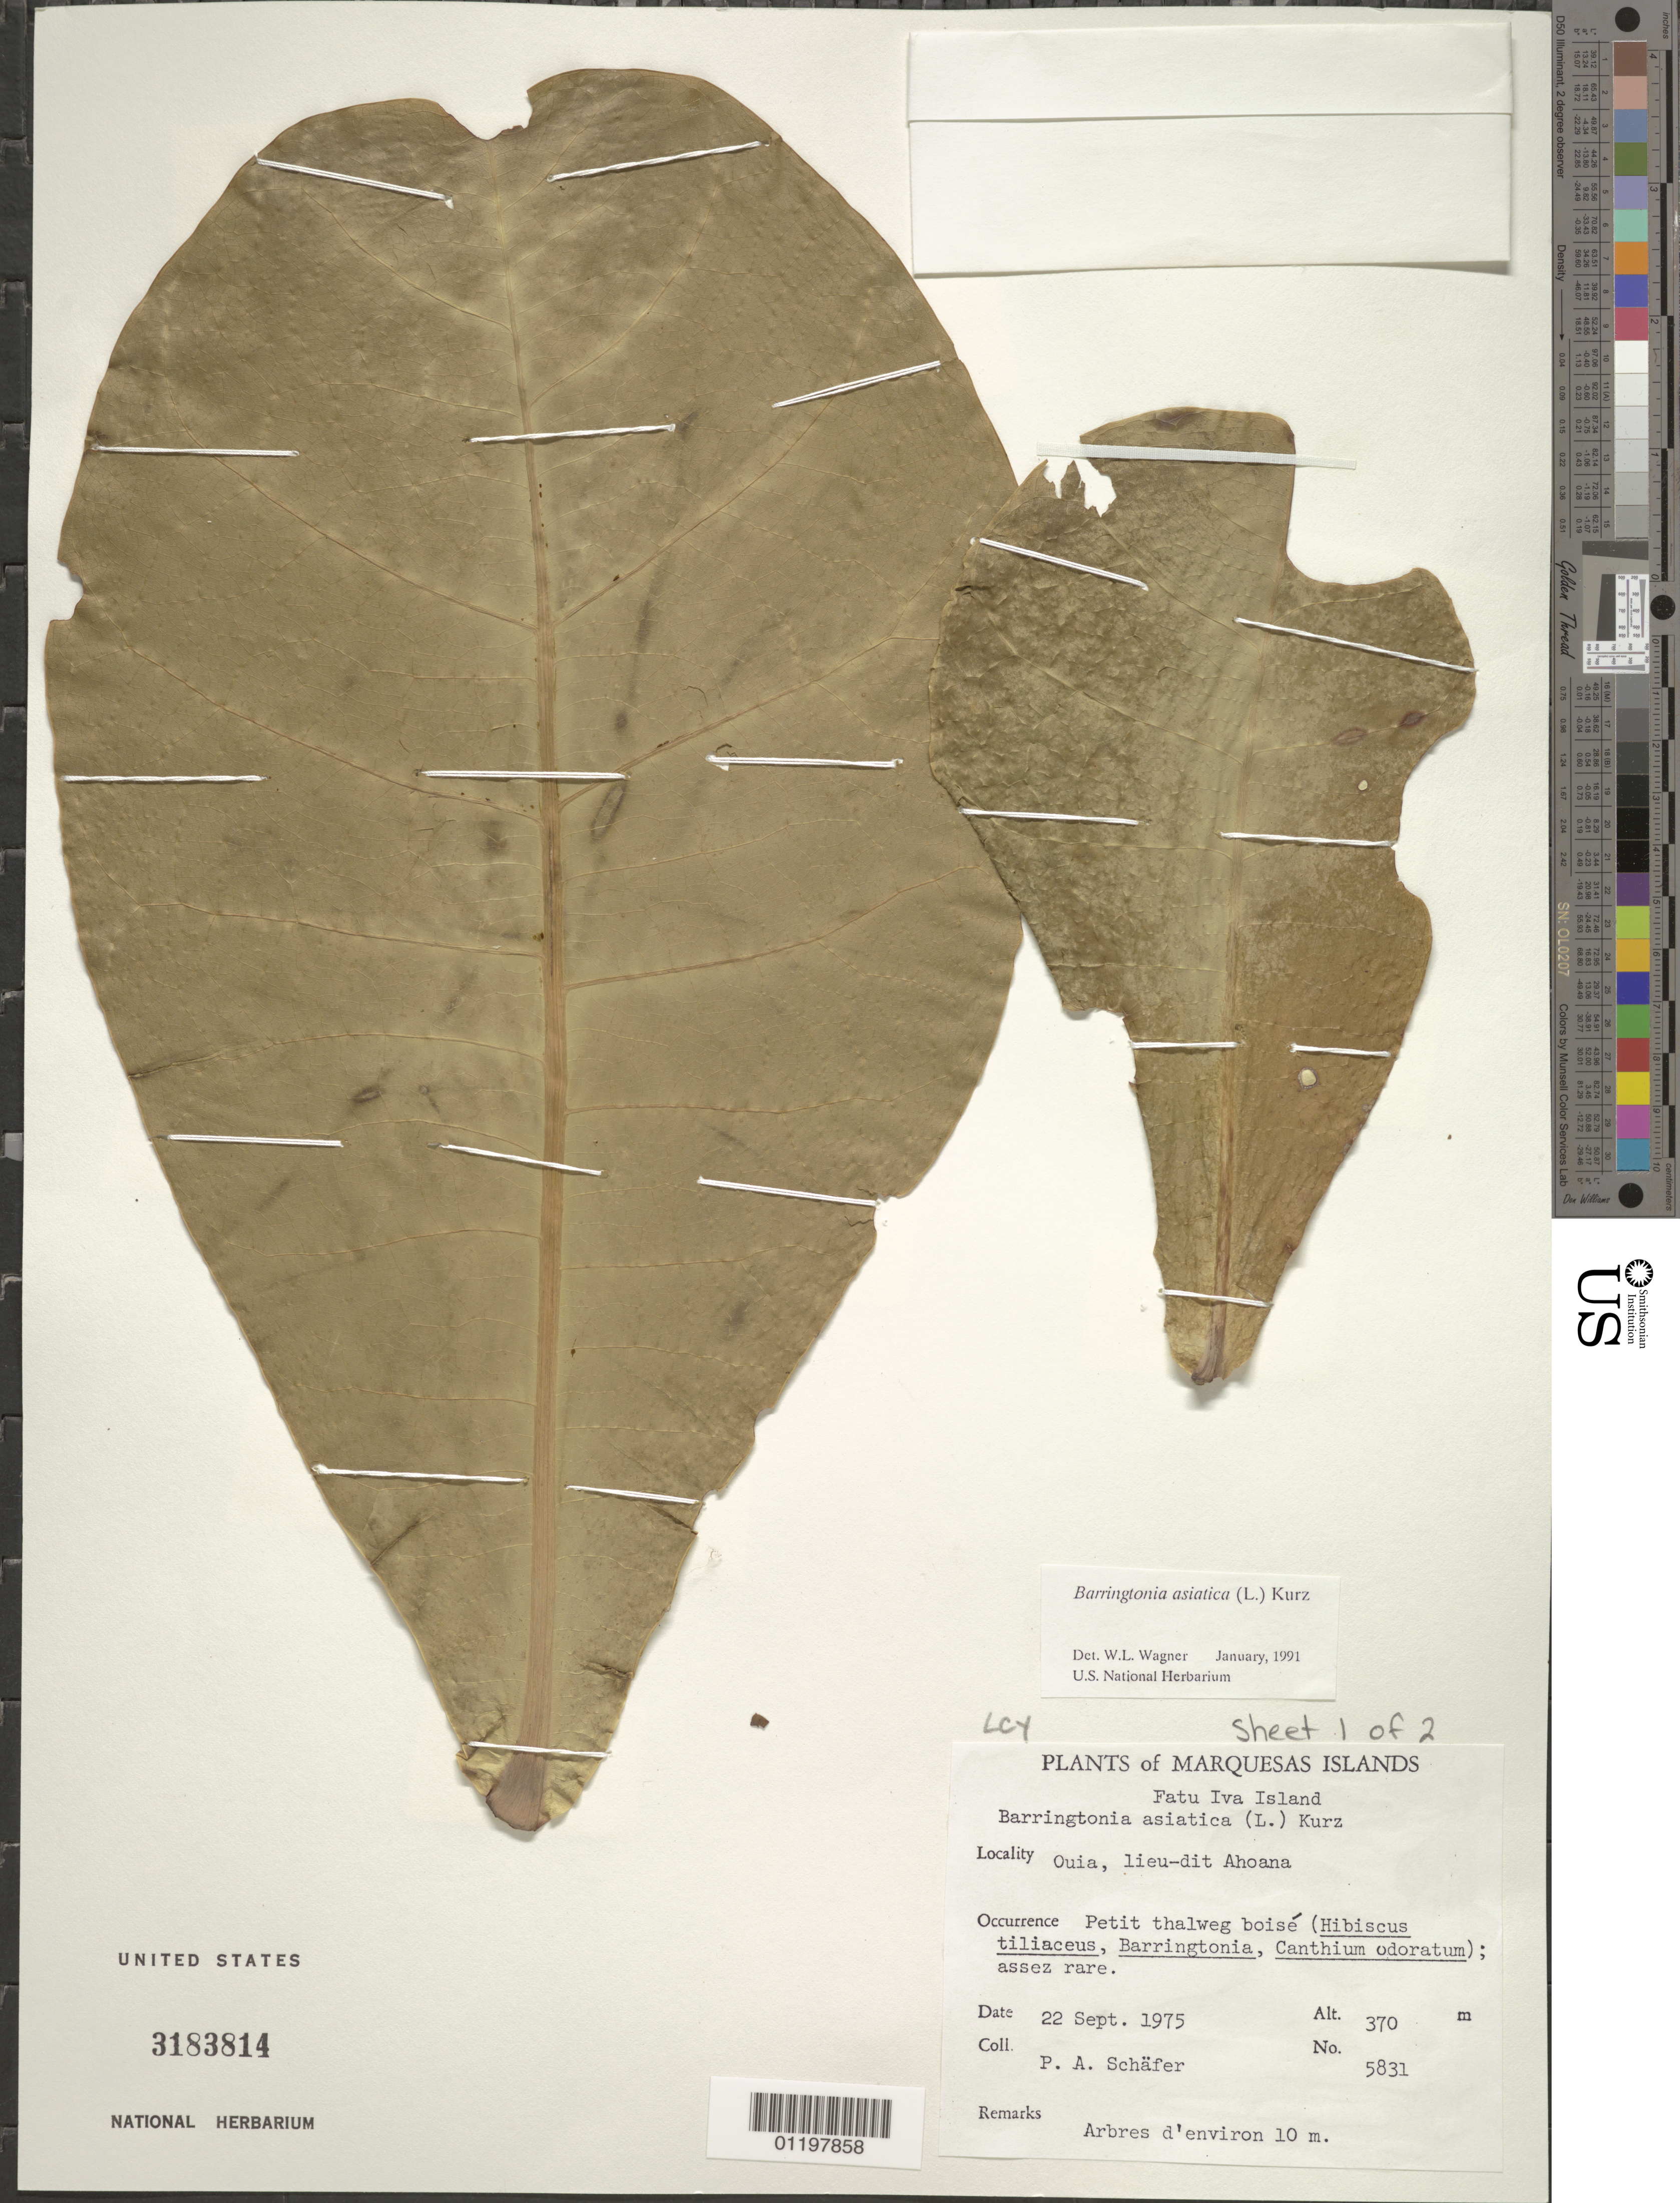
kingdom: Plantae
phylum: Tracheophyta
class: Magnoliopsida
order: Ericales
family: Lecythidaceae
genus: Barringtonia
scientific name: Barringtonia asiatica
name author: (L.) Kurz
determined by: Wagner, W. L., (BOT), Smithsonian Institution - National Museum of Natural History (UNITED STATES)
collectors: P. A. Schäfer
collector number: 5831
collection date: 1975-09-22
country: French Polynesia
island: Fatu Hiva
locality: Ouia, lieu-dit Ahoana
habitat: Petit thalweg boisé (Hibiscus tiliaceus, Barringtonia, Canthium odoratum)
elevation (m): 370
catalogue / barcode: US 3183814